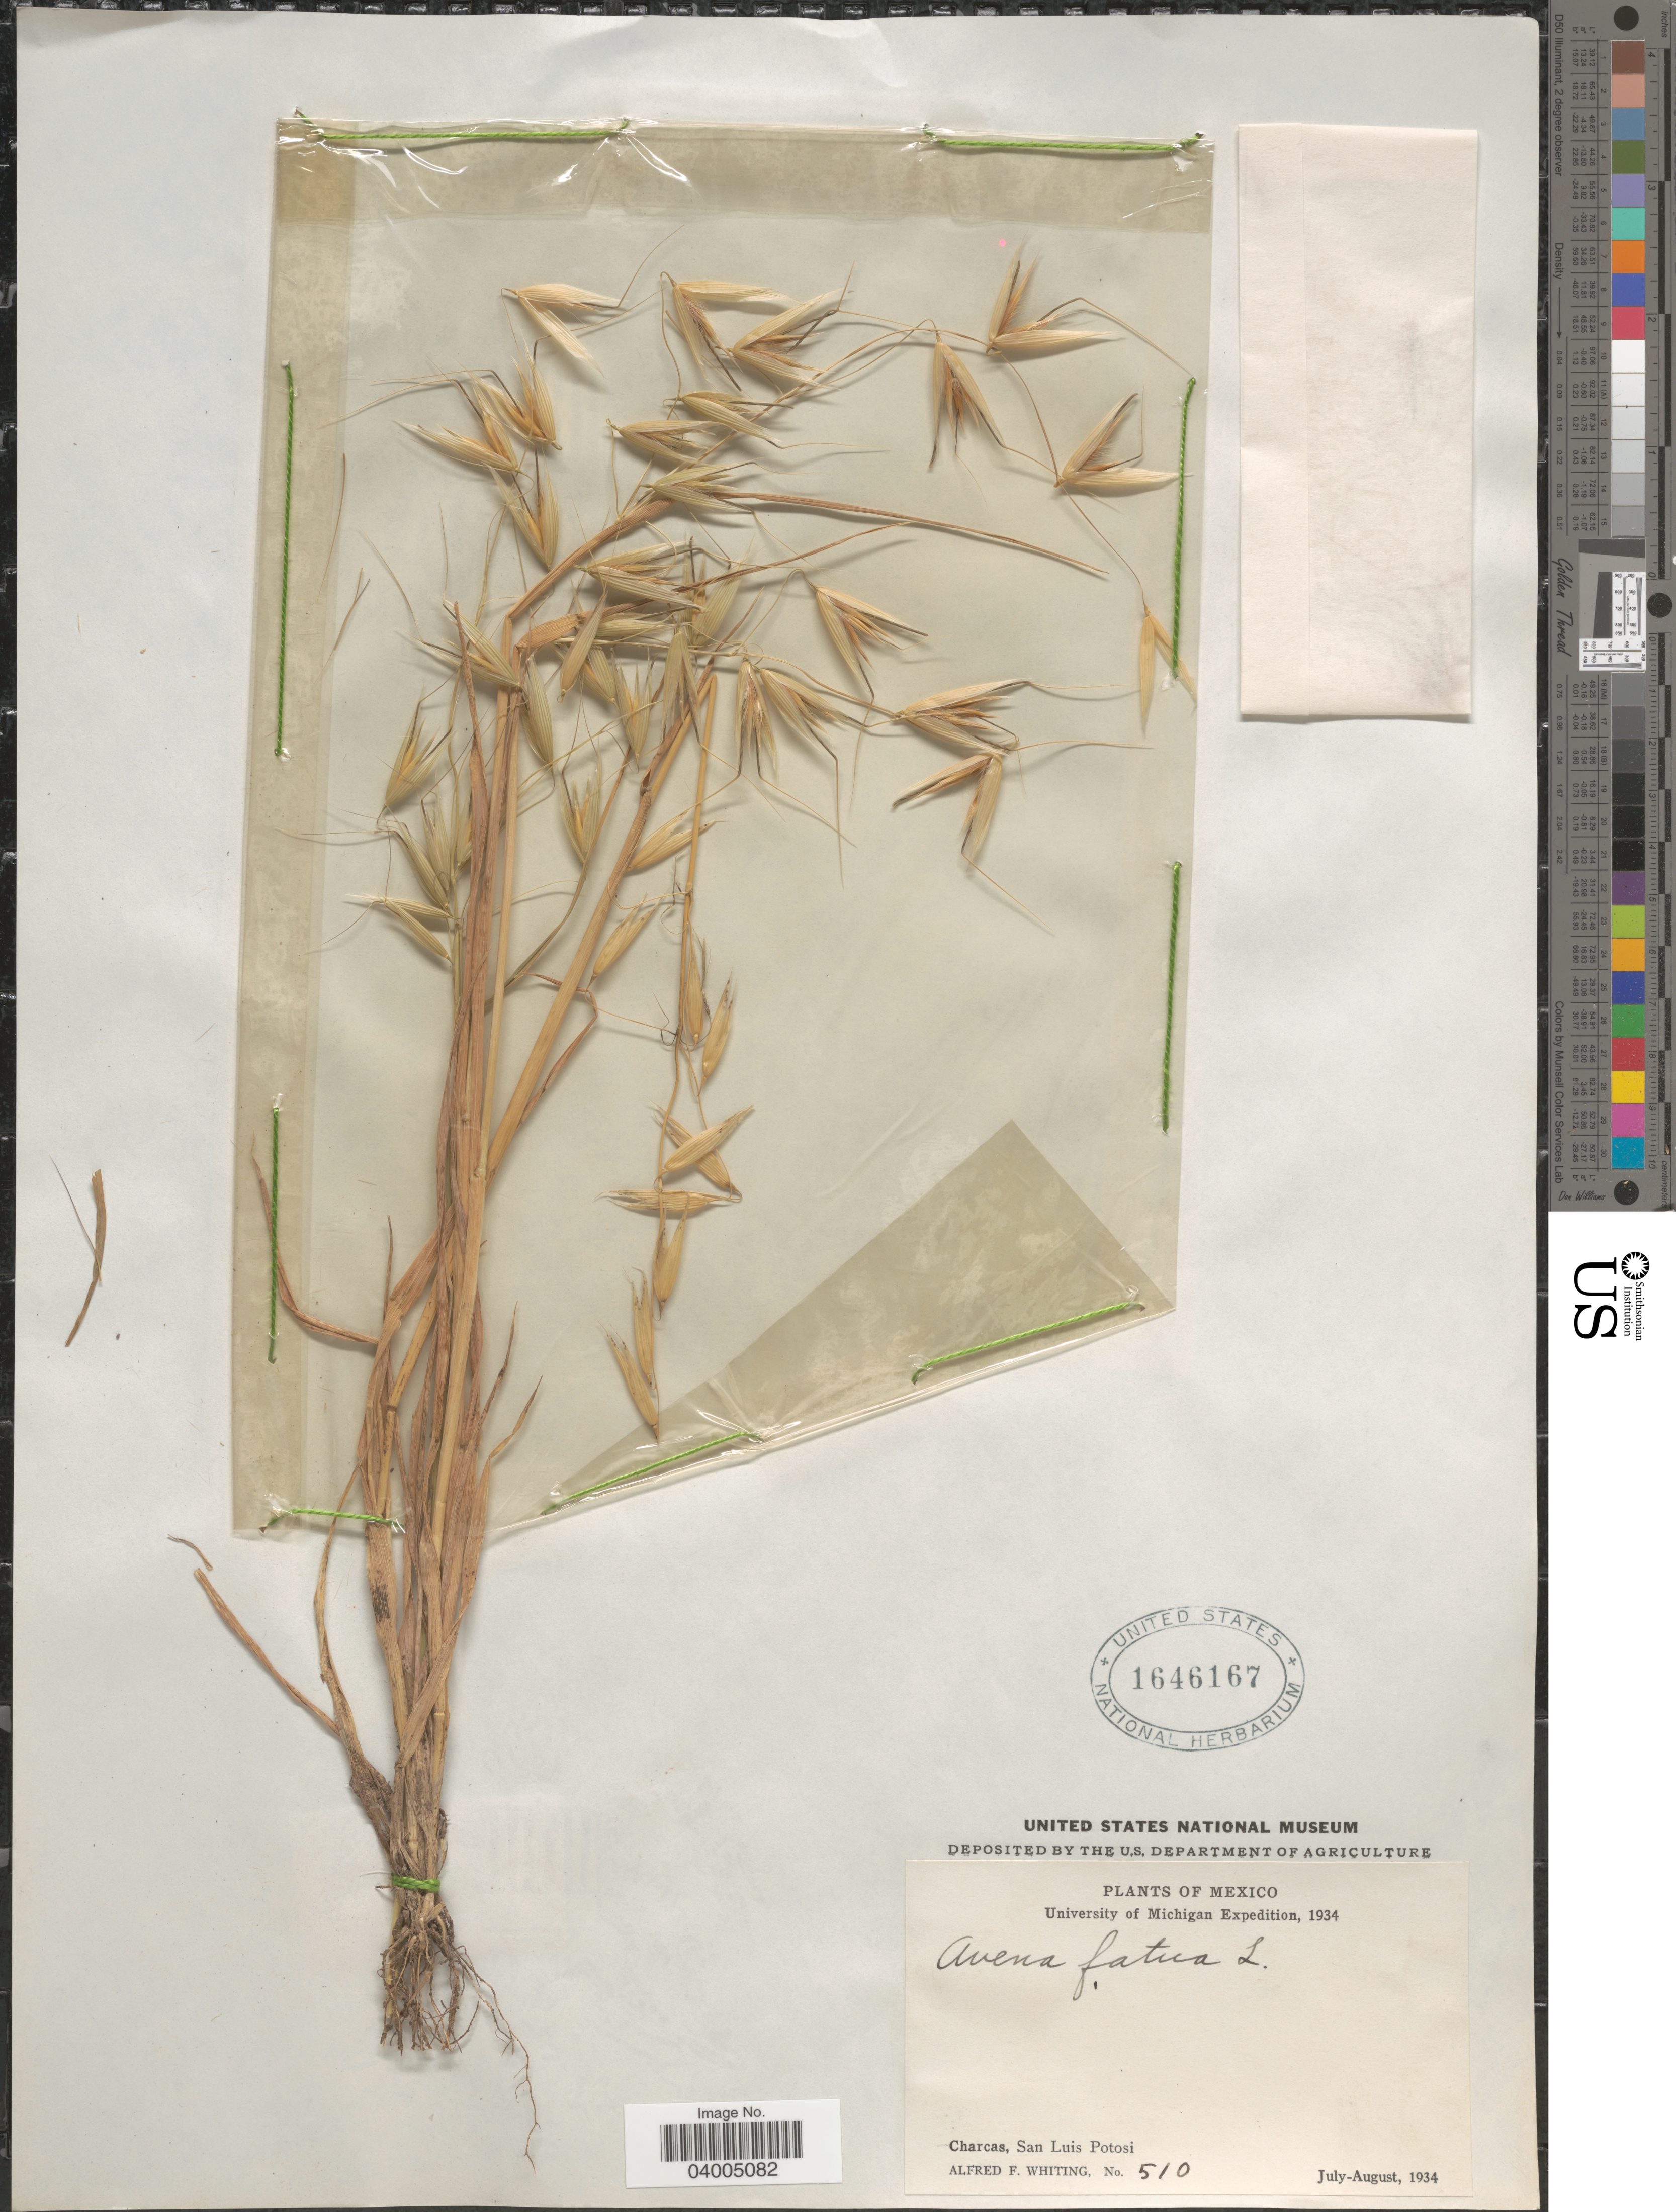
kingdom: Plantae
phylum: Tracheophyta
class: Liliopsida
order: Poales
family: Poaceae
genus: Avena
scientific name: Avena fatua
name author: L.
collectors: A. F. Whiting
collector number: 510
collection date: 1934-07/1934-08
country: Mexico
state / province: San Luis Potosí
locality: Charcas.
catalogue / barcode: US 1646167